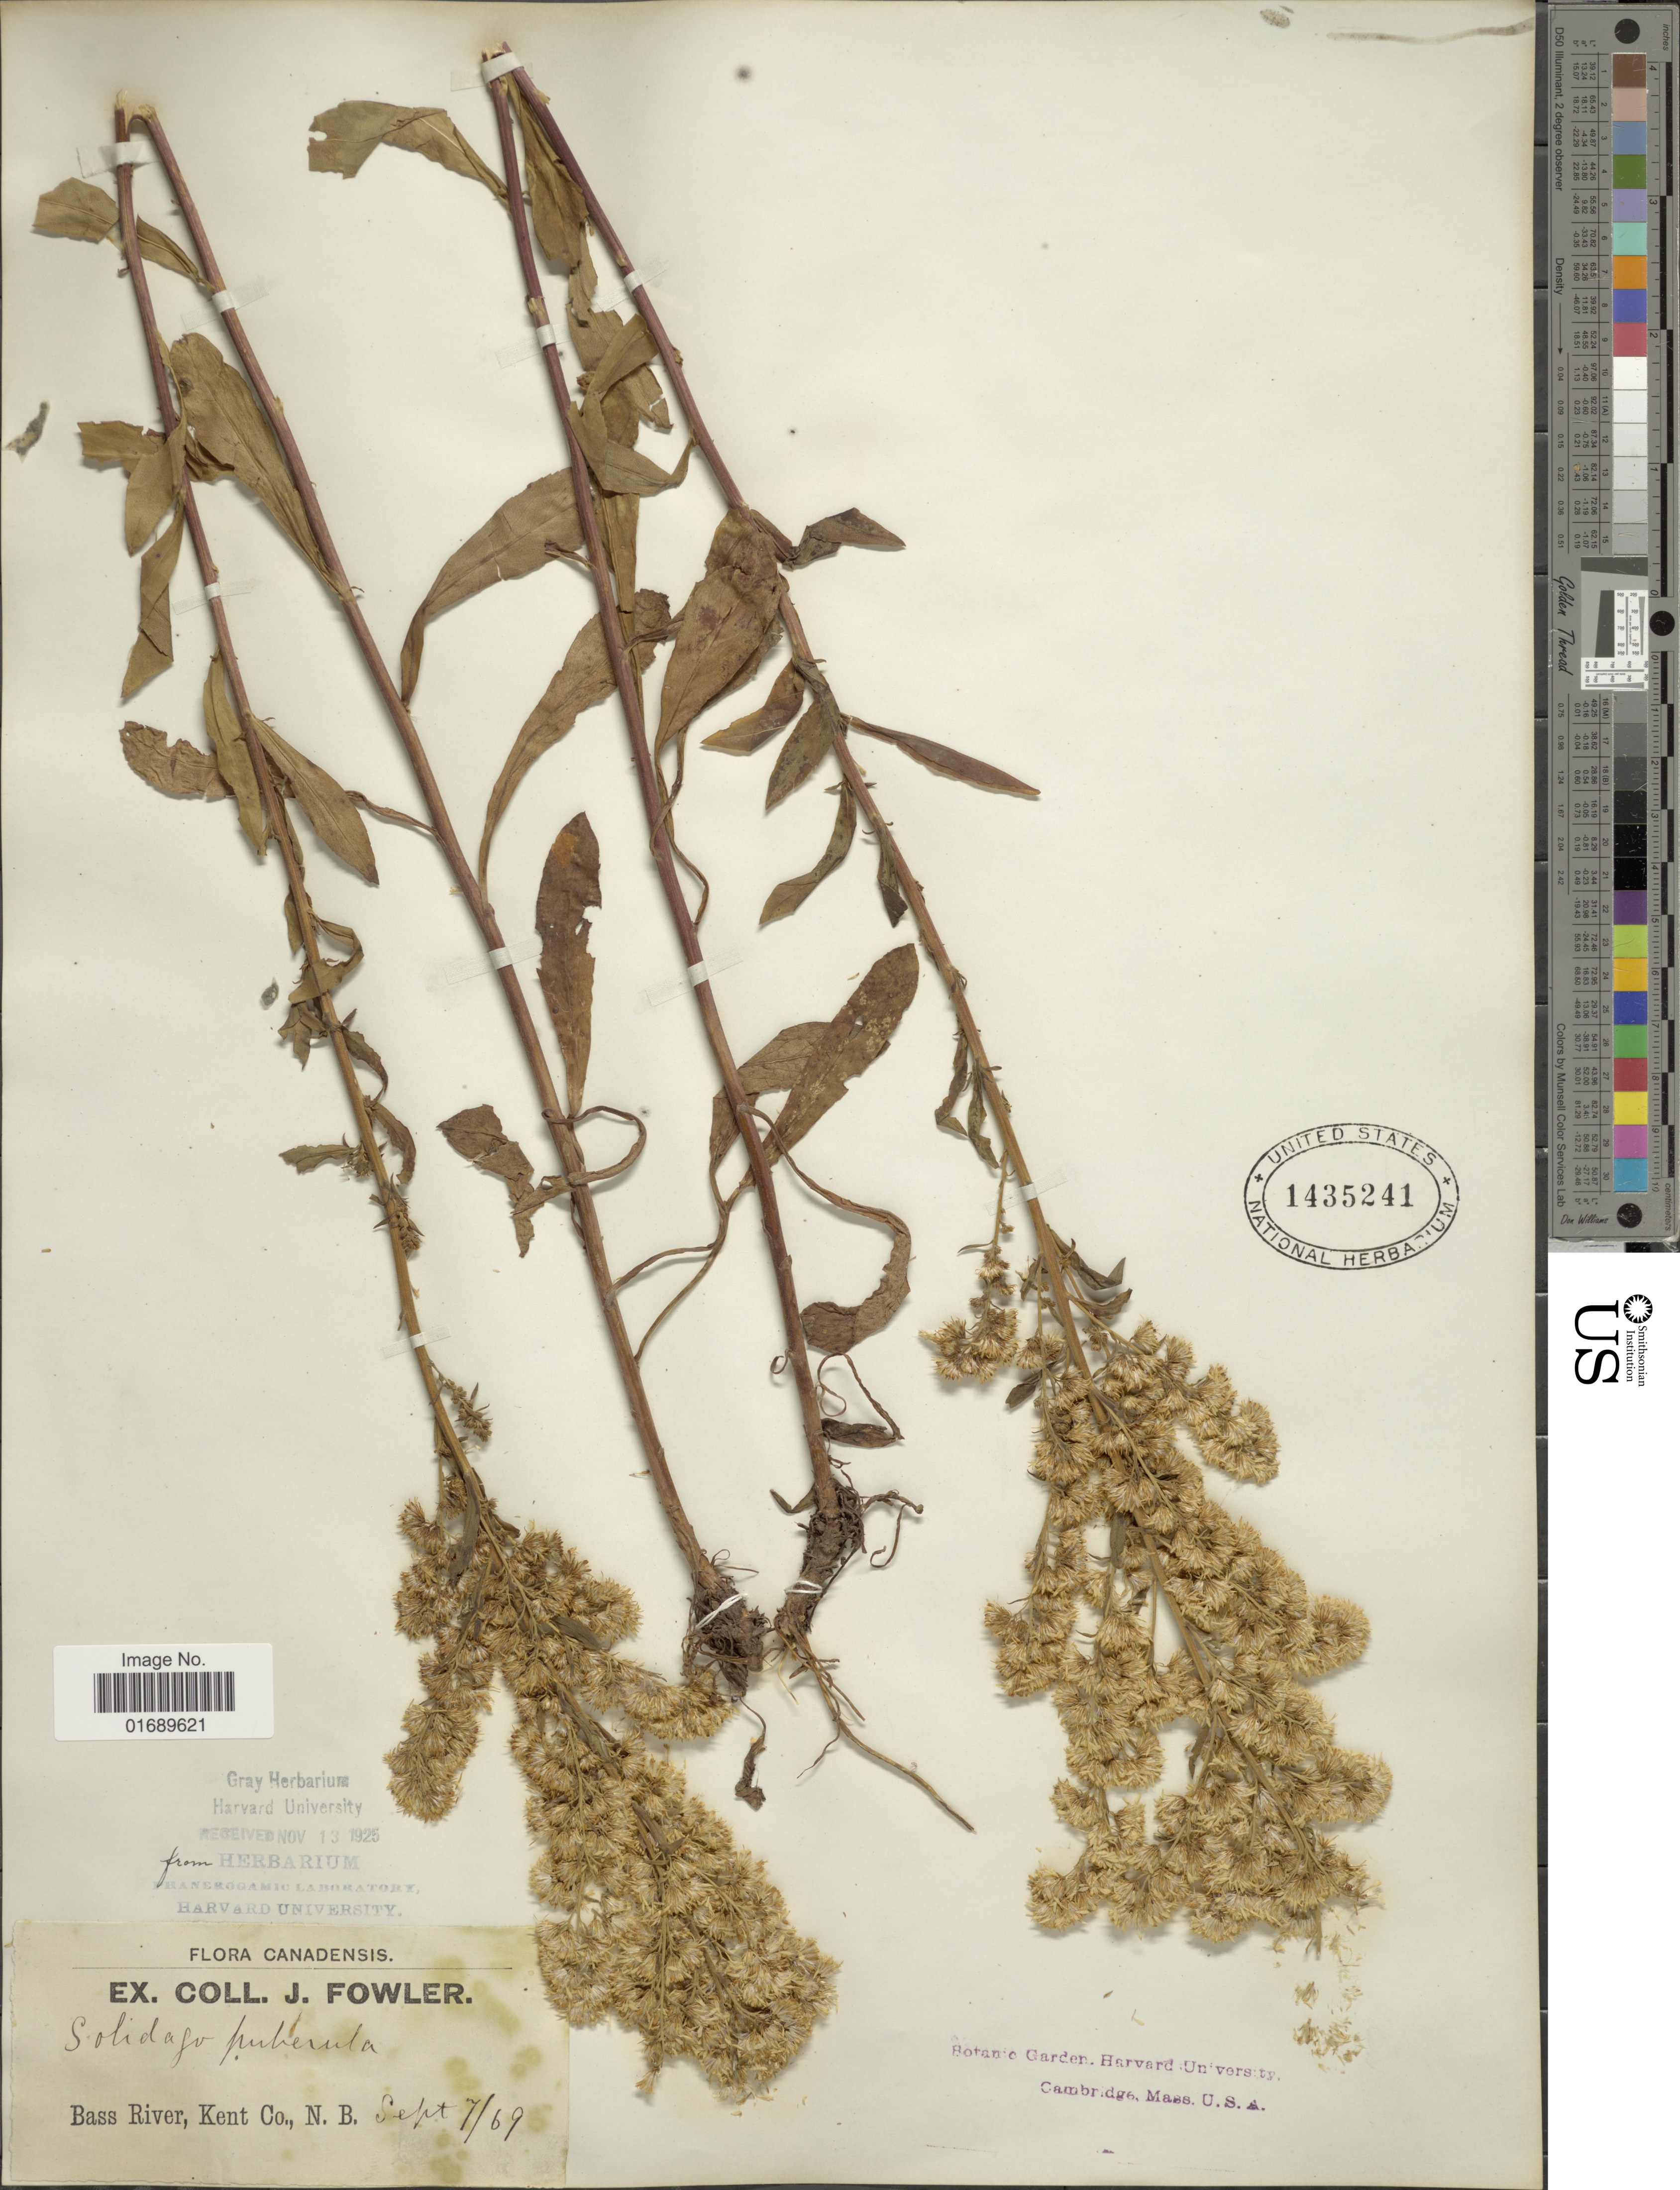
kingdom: Plantae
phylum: Tracheophyta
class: Magnoliopsida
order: Asterales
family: Asteraceae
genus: Solidago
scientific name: Solidago puberula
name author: Nutt.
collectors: J. P. Fowler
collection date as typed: Transcribed d/m/y: 7/9/69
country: Canada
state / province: New Brunswick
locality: Bass River, Kent Co.,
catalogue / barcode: US 1435241